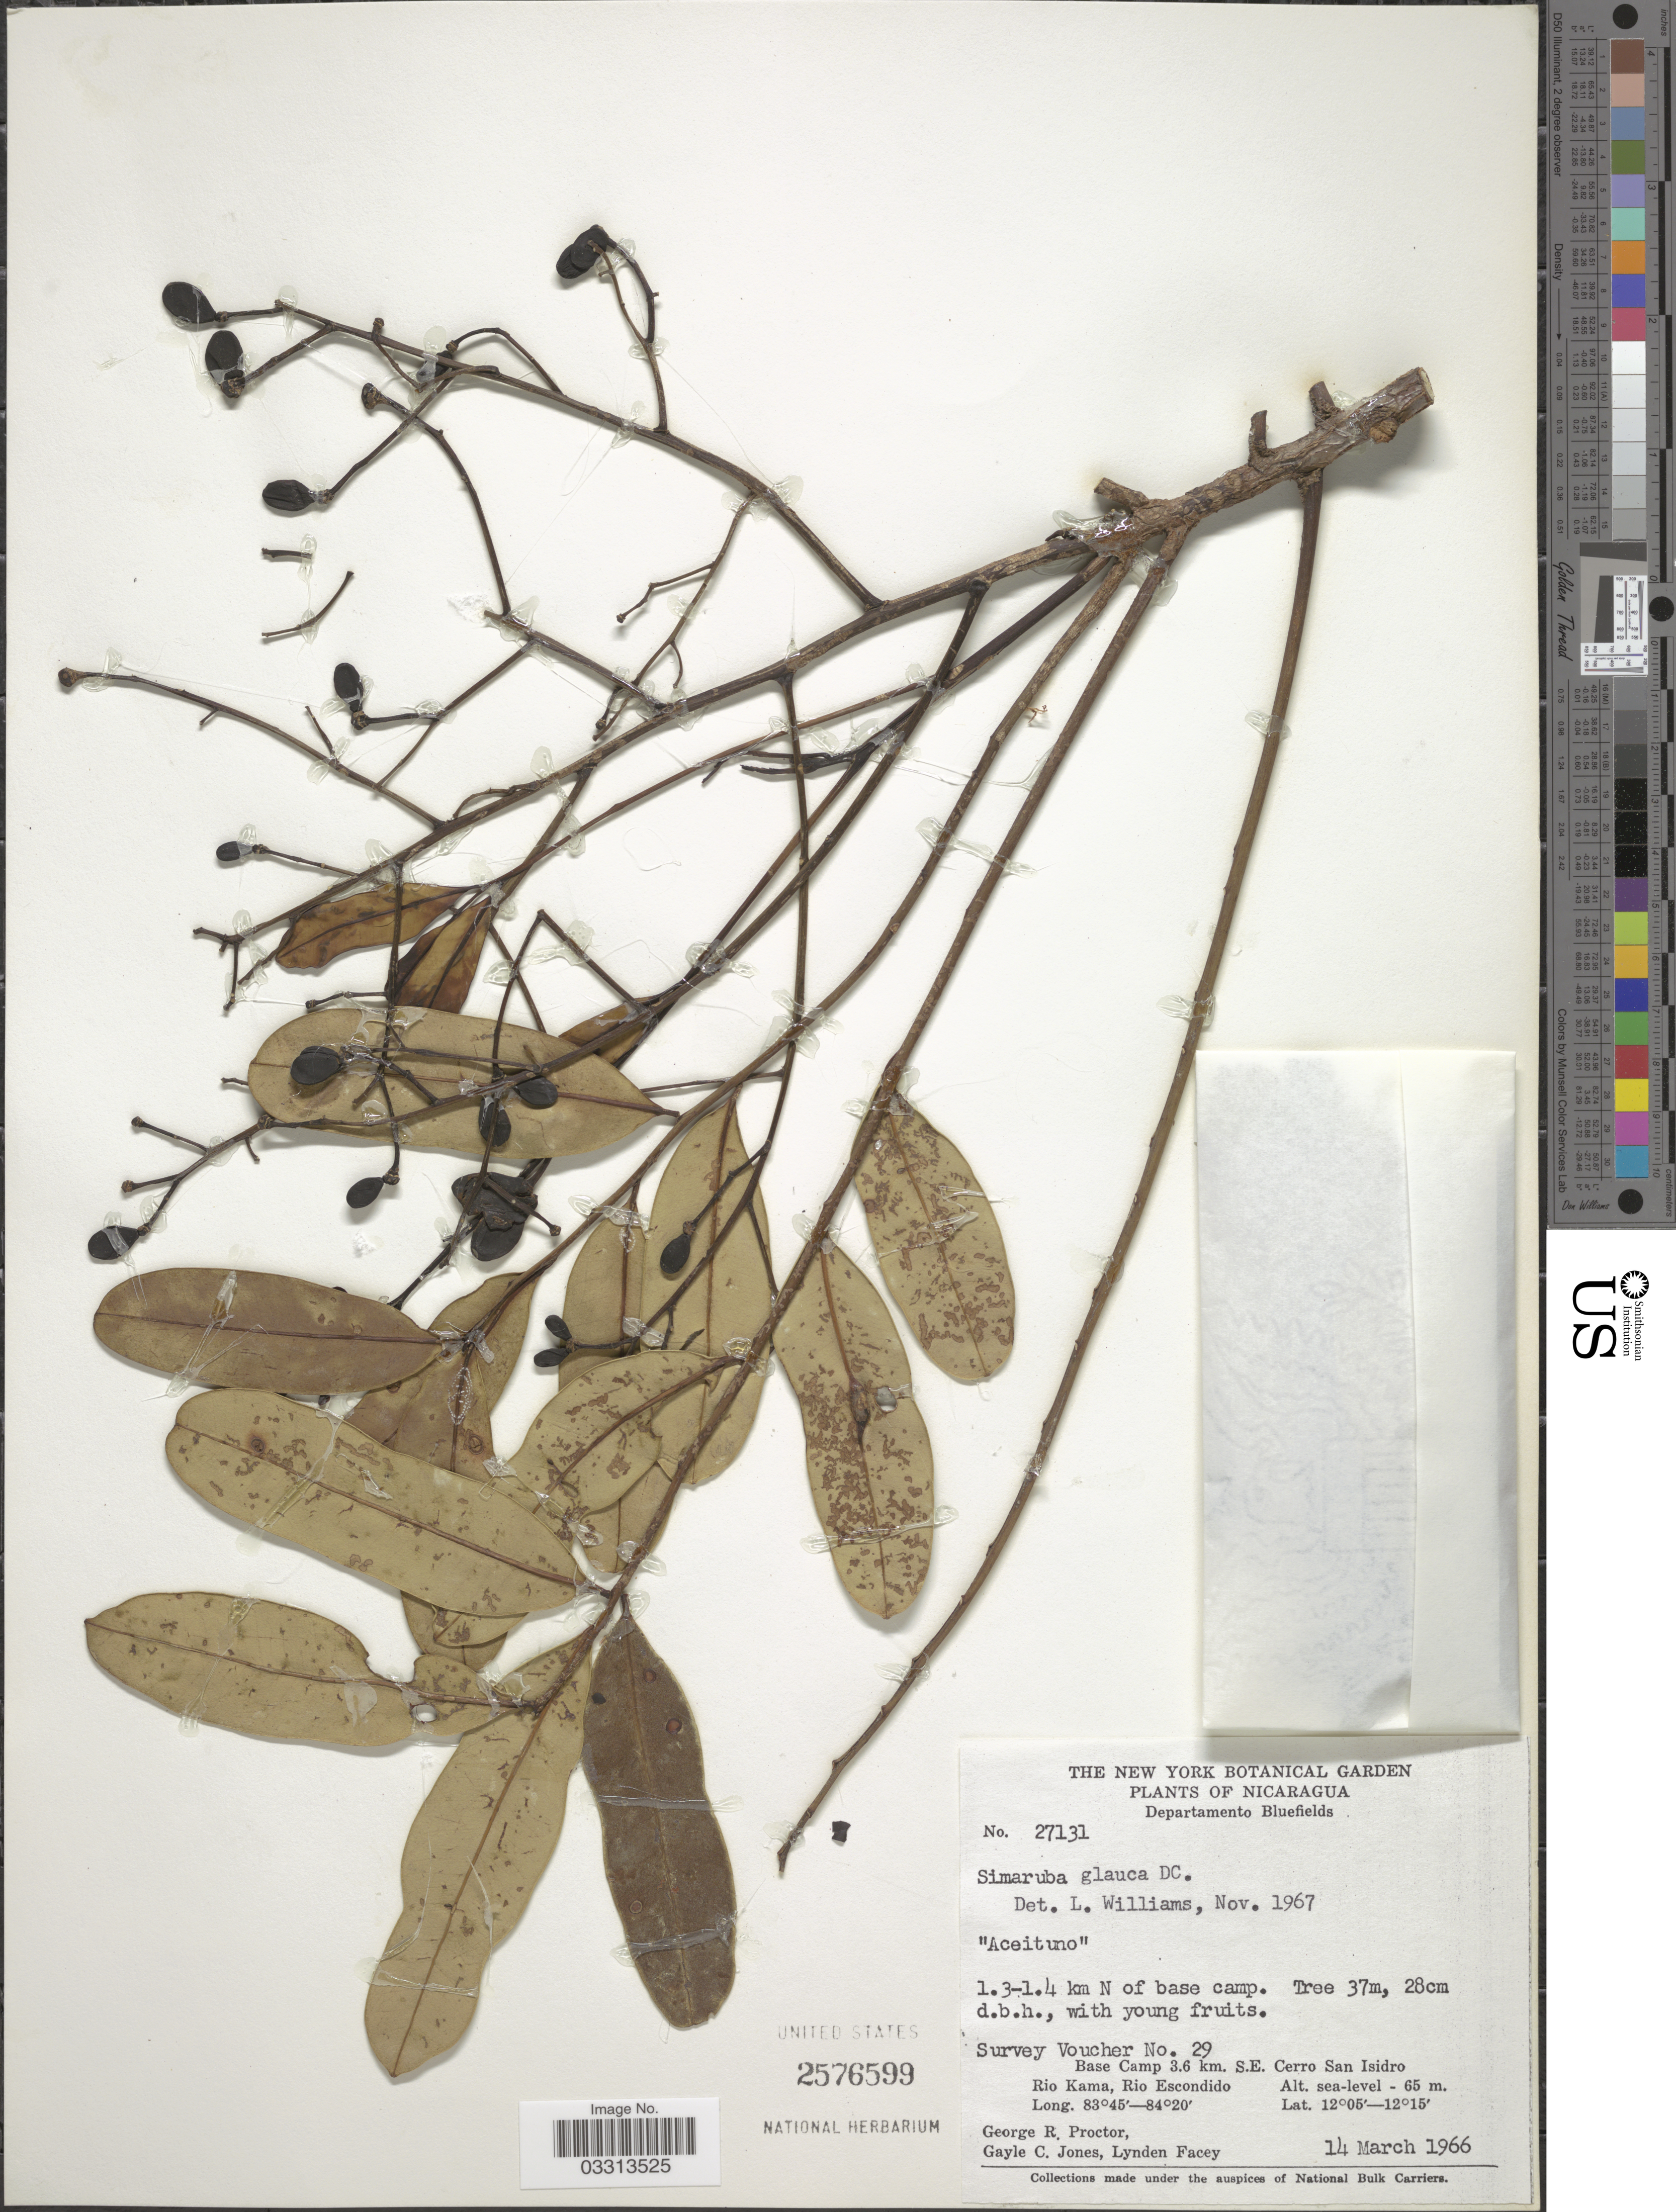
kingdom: Plantae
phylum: Tracheophyta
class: Magnoliopsida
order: Sapindales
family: Simaroubaceae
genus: Simarouba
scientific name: Simarouba glauca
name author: DC.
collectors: G. Proctor, G. C. Jones & L. Facey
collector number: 27131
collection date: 1966-03-14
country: Nicaragua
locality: Departamento Bluefields, 1.3-1.4 km N of base camp, Base Camp 3.6 km. S.E. Cerro San Isidro, Rio Kama, Rio Escondido.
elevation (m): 0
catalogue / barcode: US 2576599